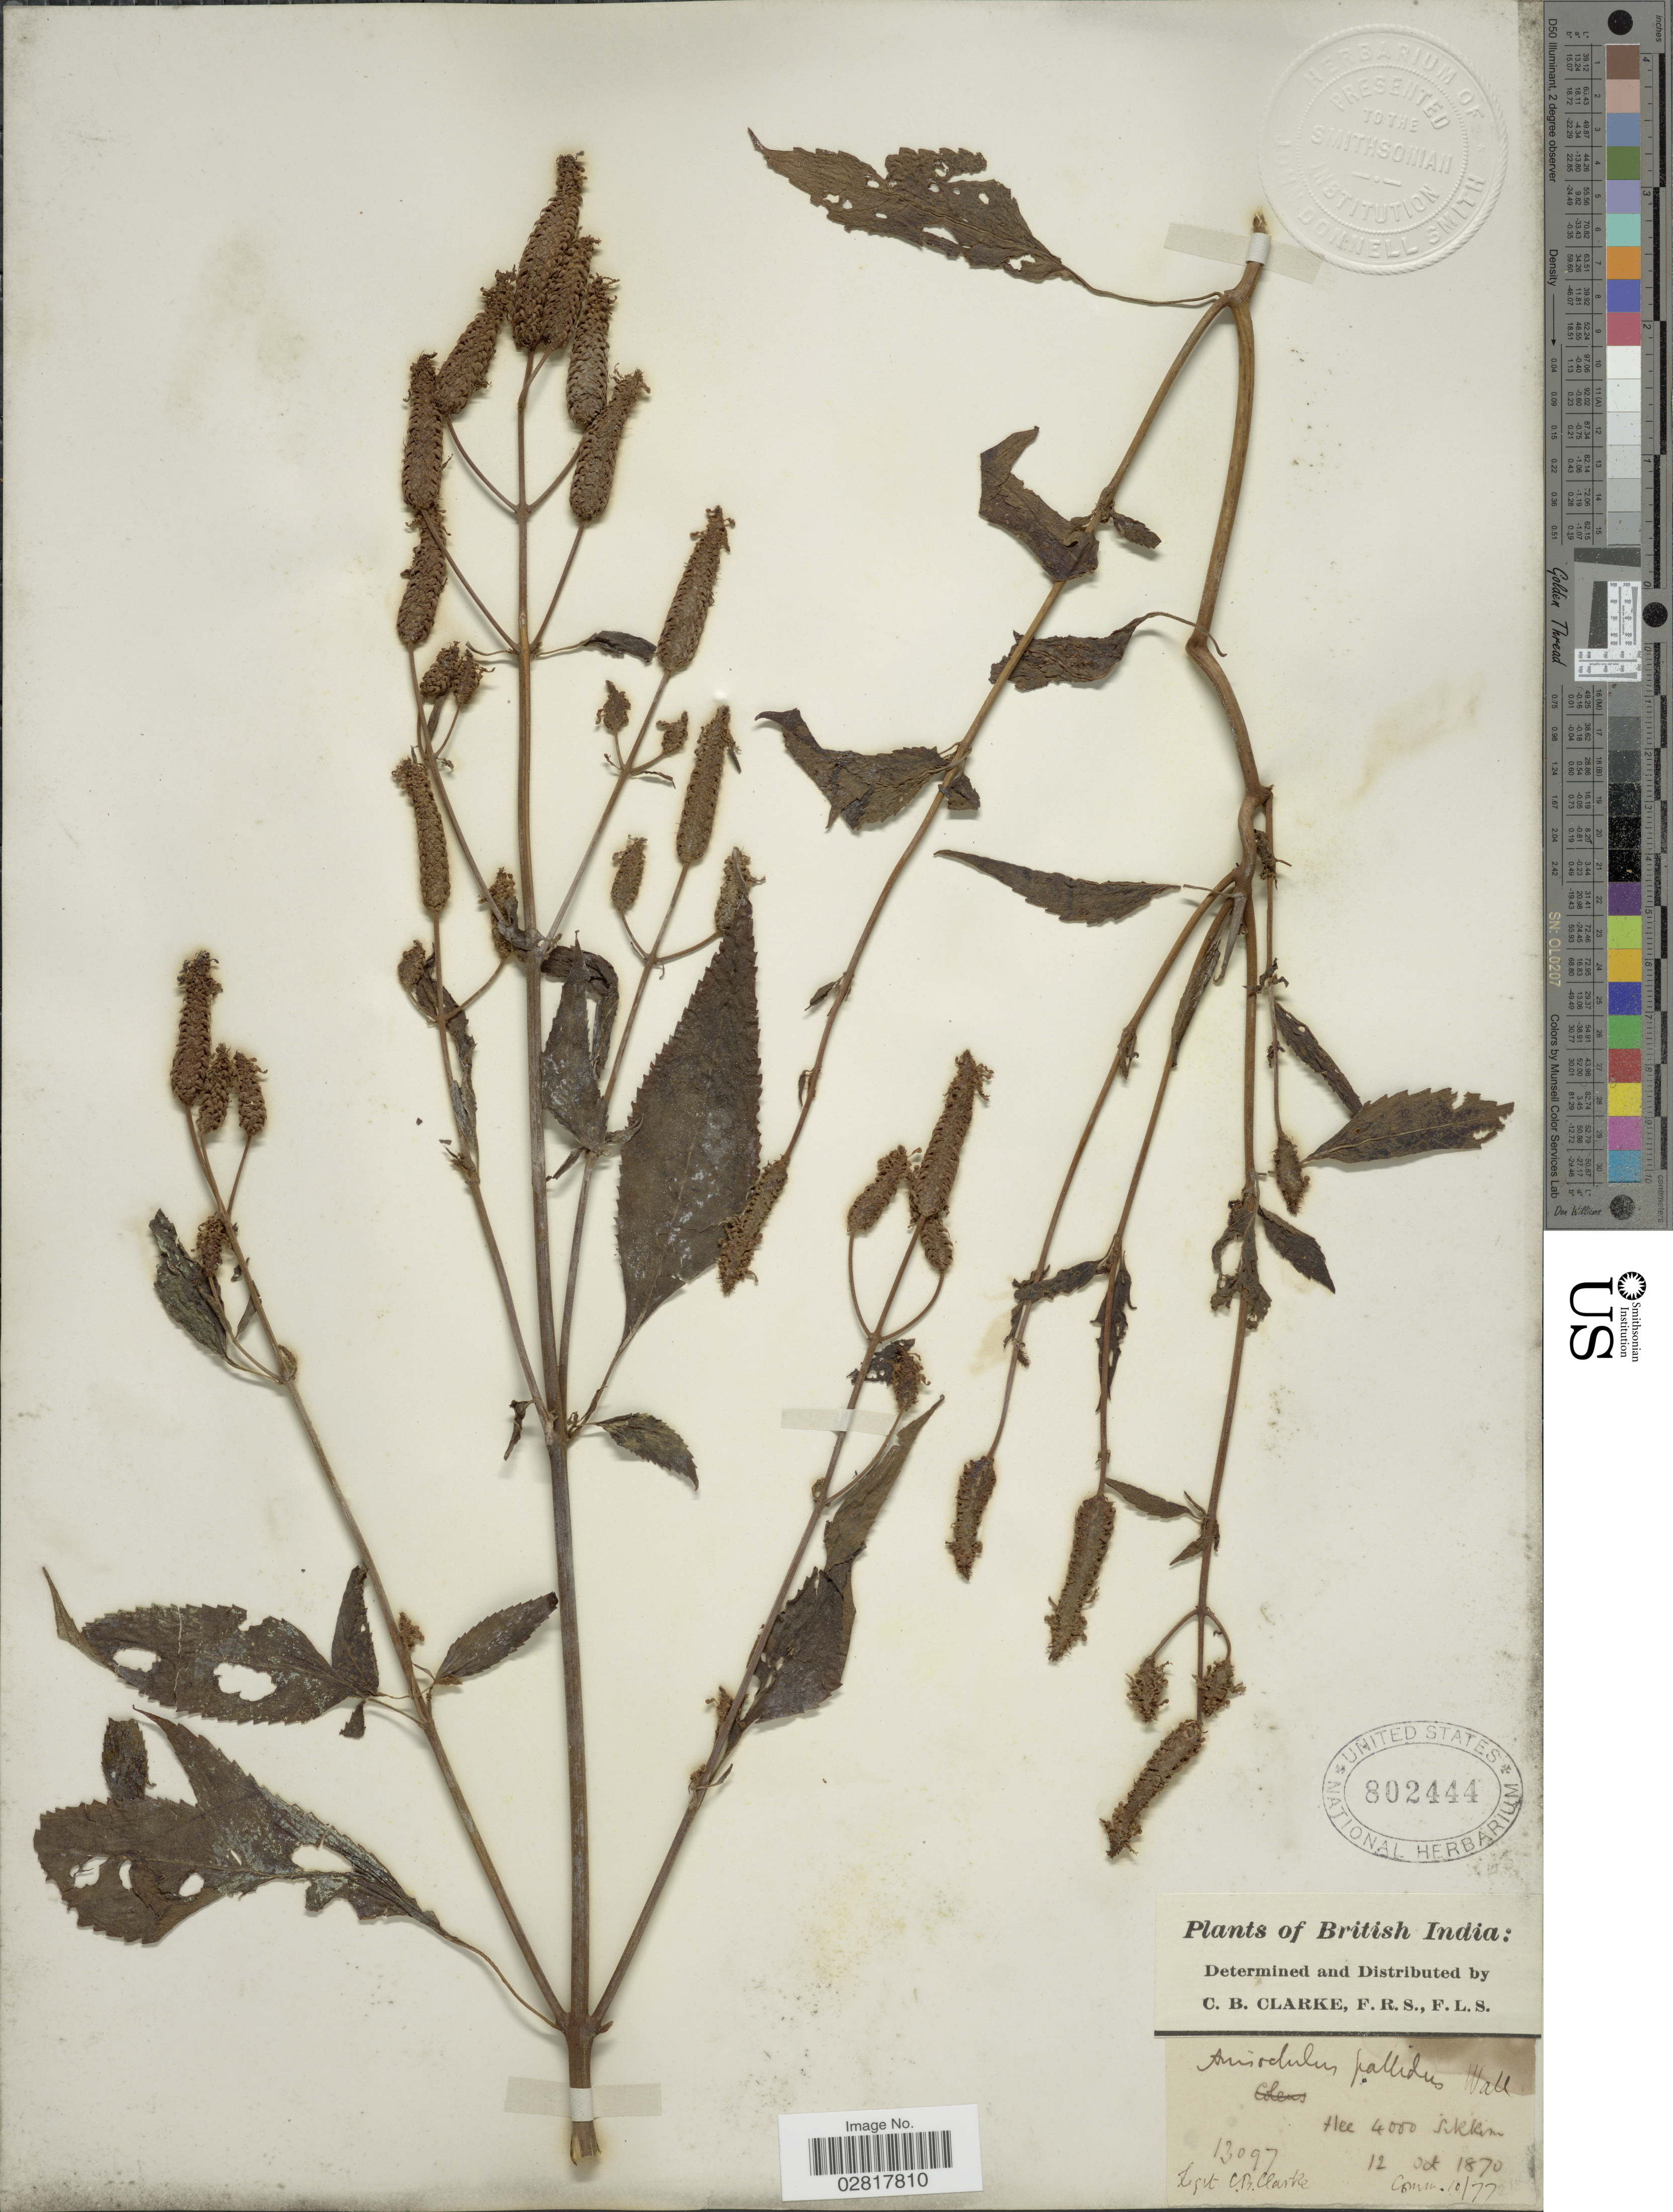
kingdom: Plantae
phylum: Tracheophyta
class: Magnoliopsida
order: Lamiales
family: Lamiaceae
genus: Anisochilus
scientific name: Anisochilus pallidus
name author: Wall.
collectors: C. B. Clarke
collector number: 13097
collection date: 1870-10-12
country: India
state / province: Sikkim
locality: British India: Hee [interpreted].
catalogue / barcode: US 802444